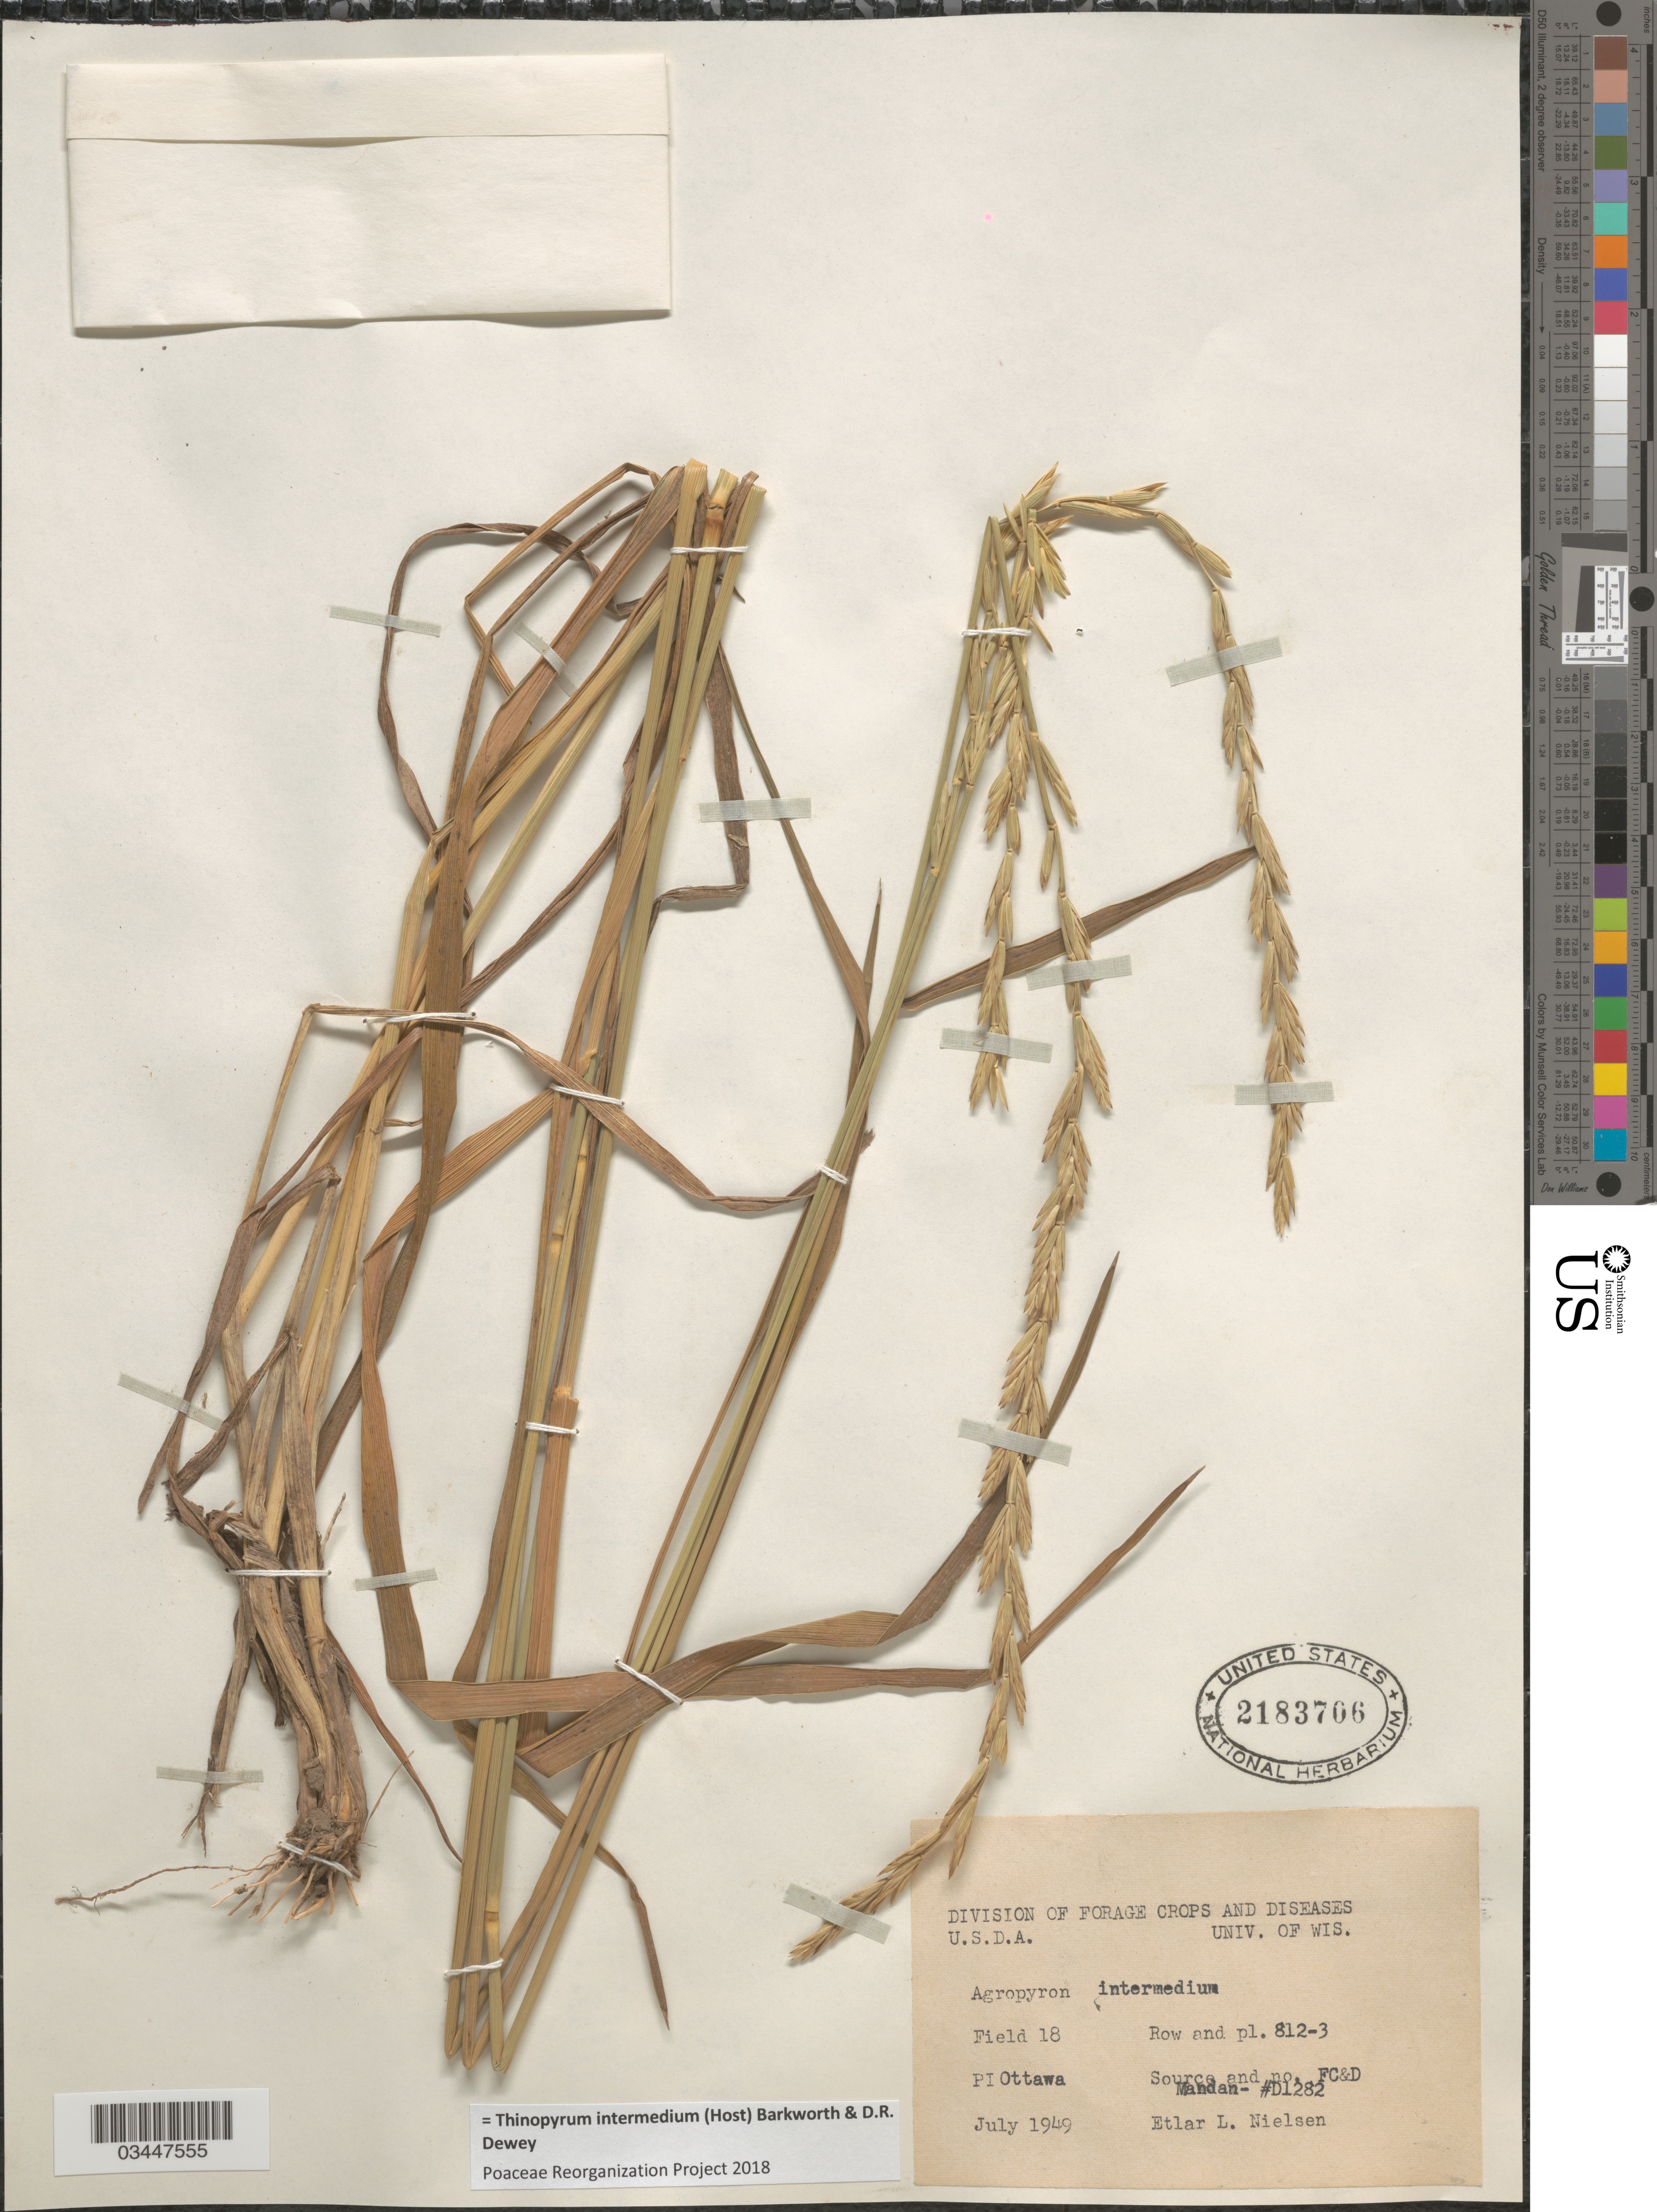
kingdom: Plantae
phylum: Tracheophyta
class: Liliopsida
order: Poales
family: Poaceae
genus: Thinopyrum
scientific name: Thinopyrum intermedium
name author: (Host) Barkworth & Dewey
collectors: E. L. Nielsen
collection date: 1949-07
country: Canada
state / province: Ontario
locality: Field 18. Row and pl. 812-3. Ottawa.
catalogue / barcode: US 2183706